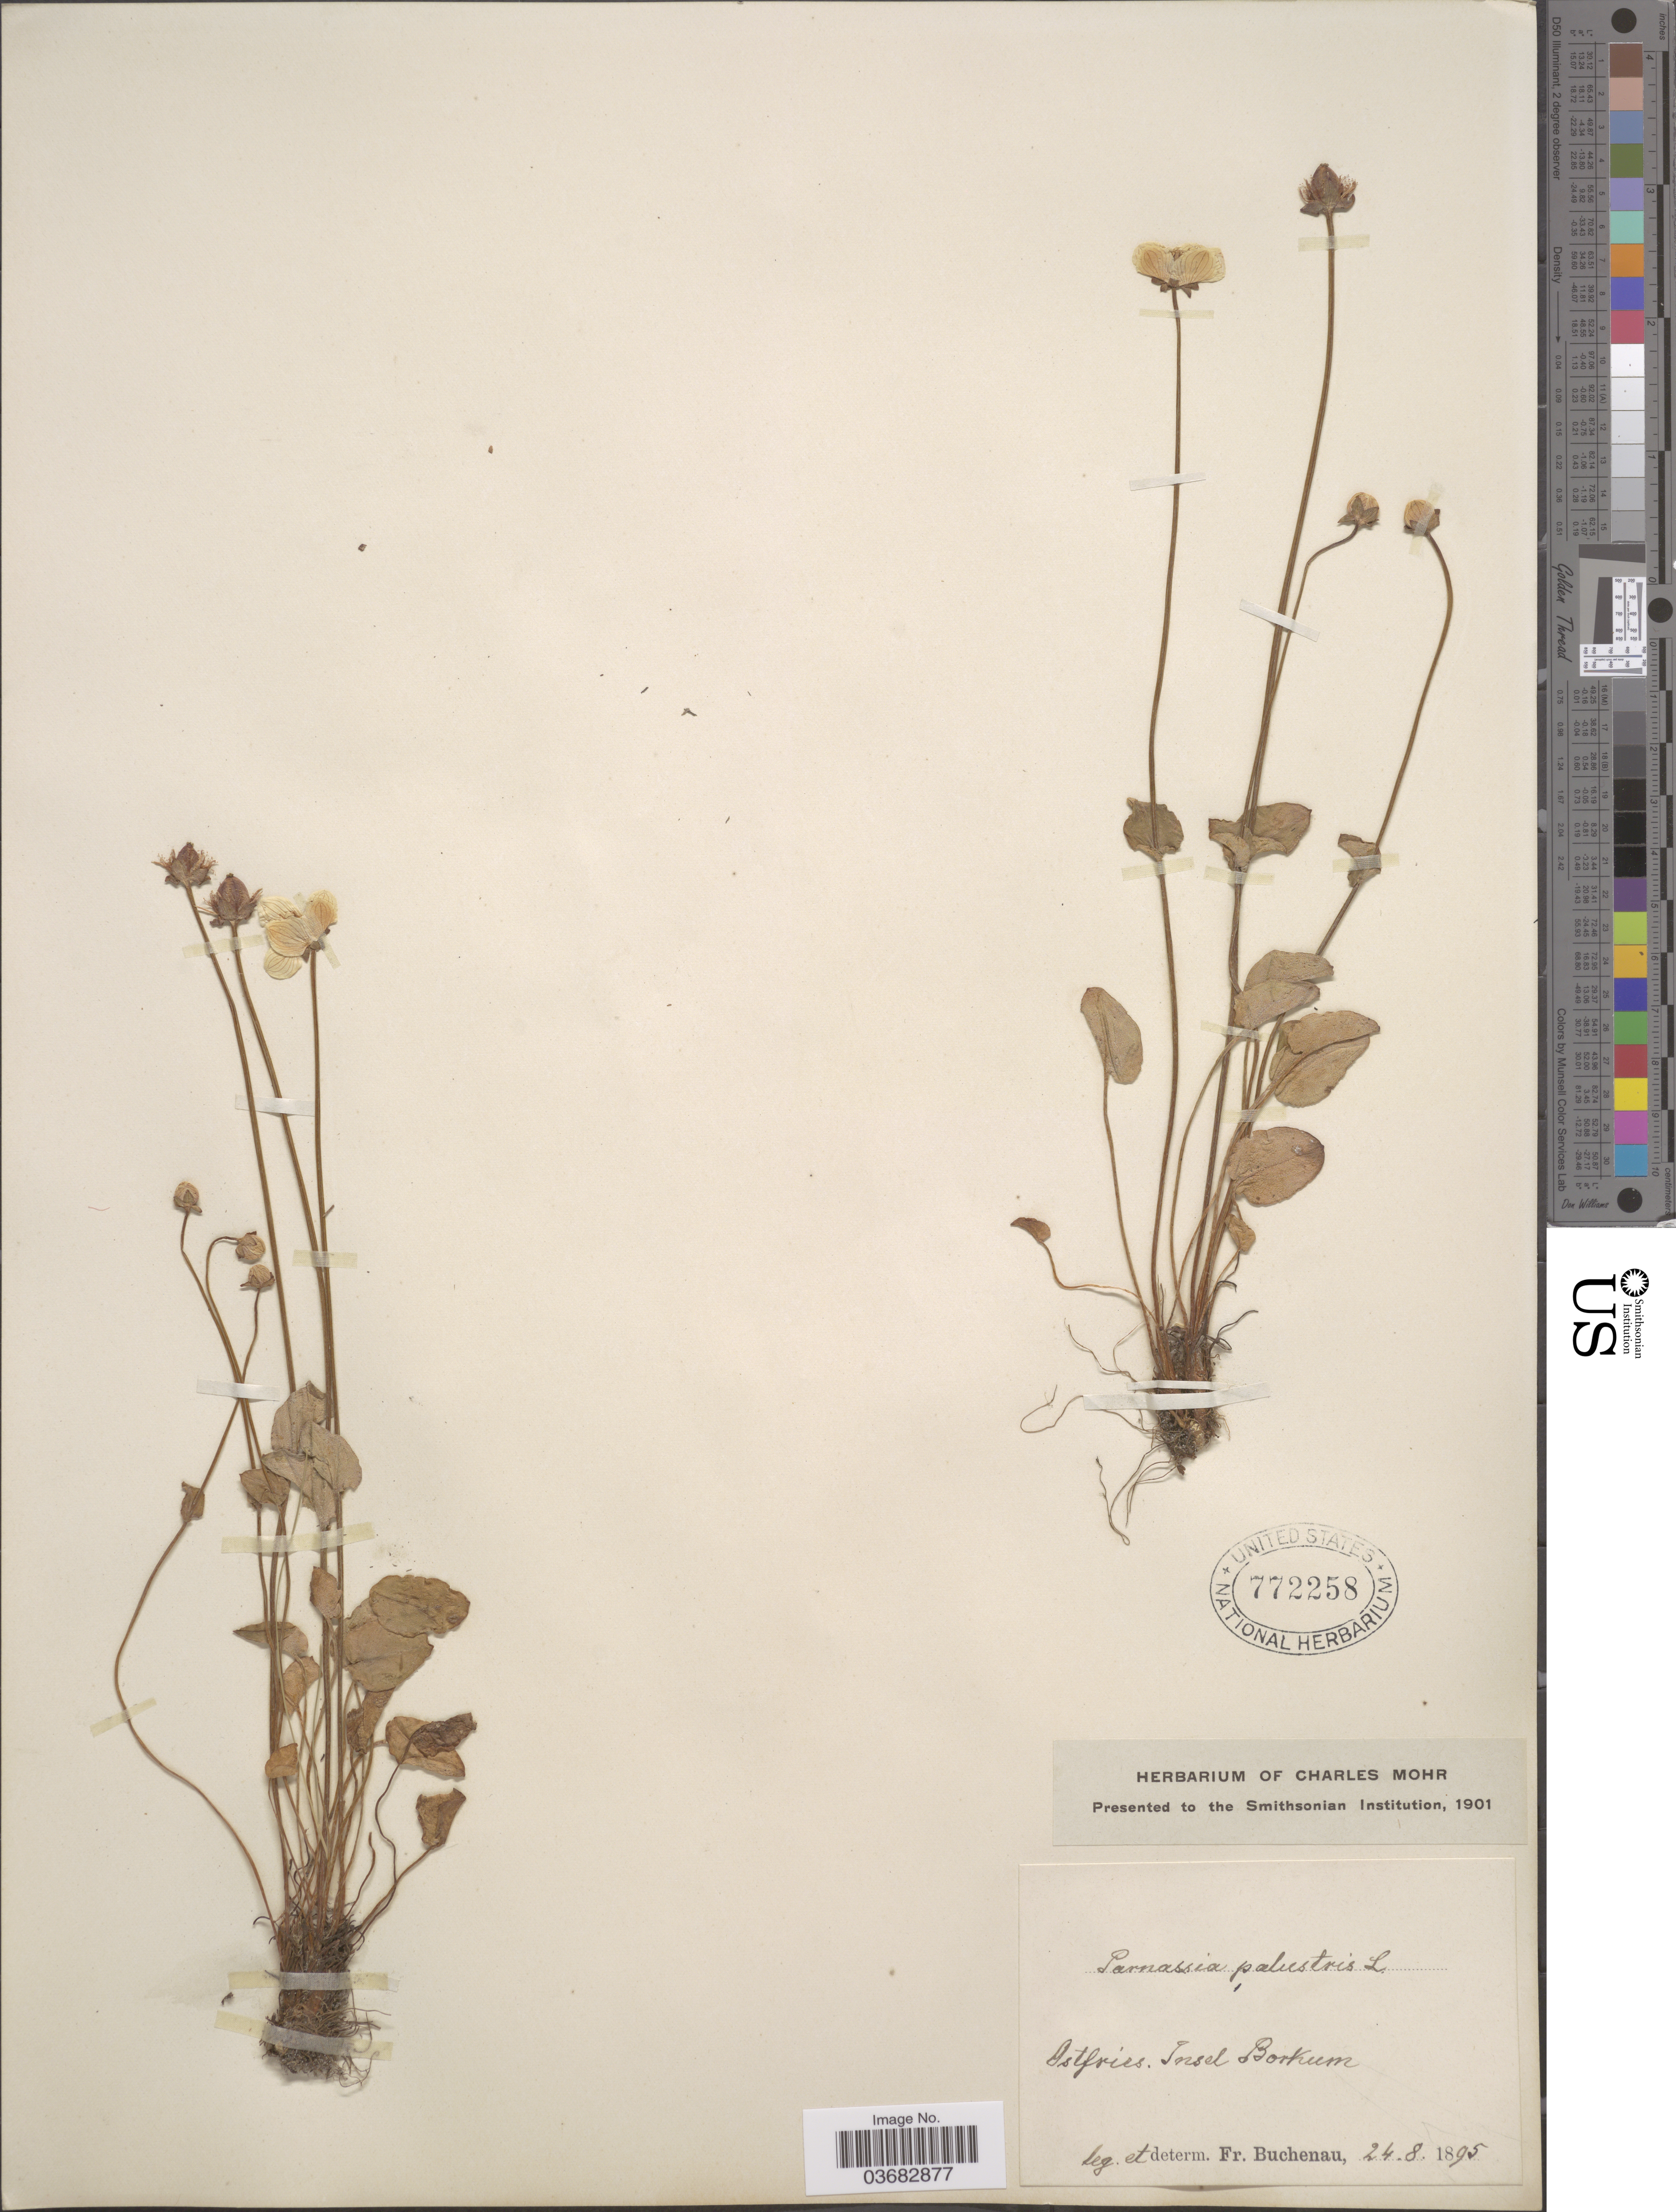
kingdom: Plantae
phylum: Tracheophyta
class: Magnoliopsida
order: Celastrales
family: Parnassiaceae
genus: Parnassia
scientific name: Parnassia palustris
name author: L.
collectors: F. Buchenau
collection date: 1895-08-24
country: Germany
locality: Ostfries. Insel Borkum.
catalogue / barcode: US 772258